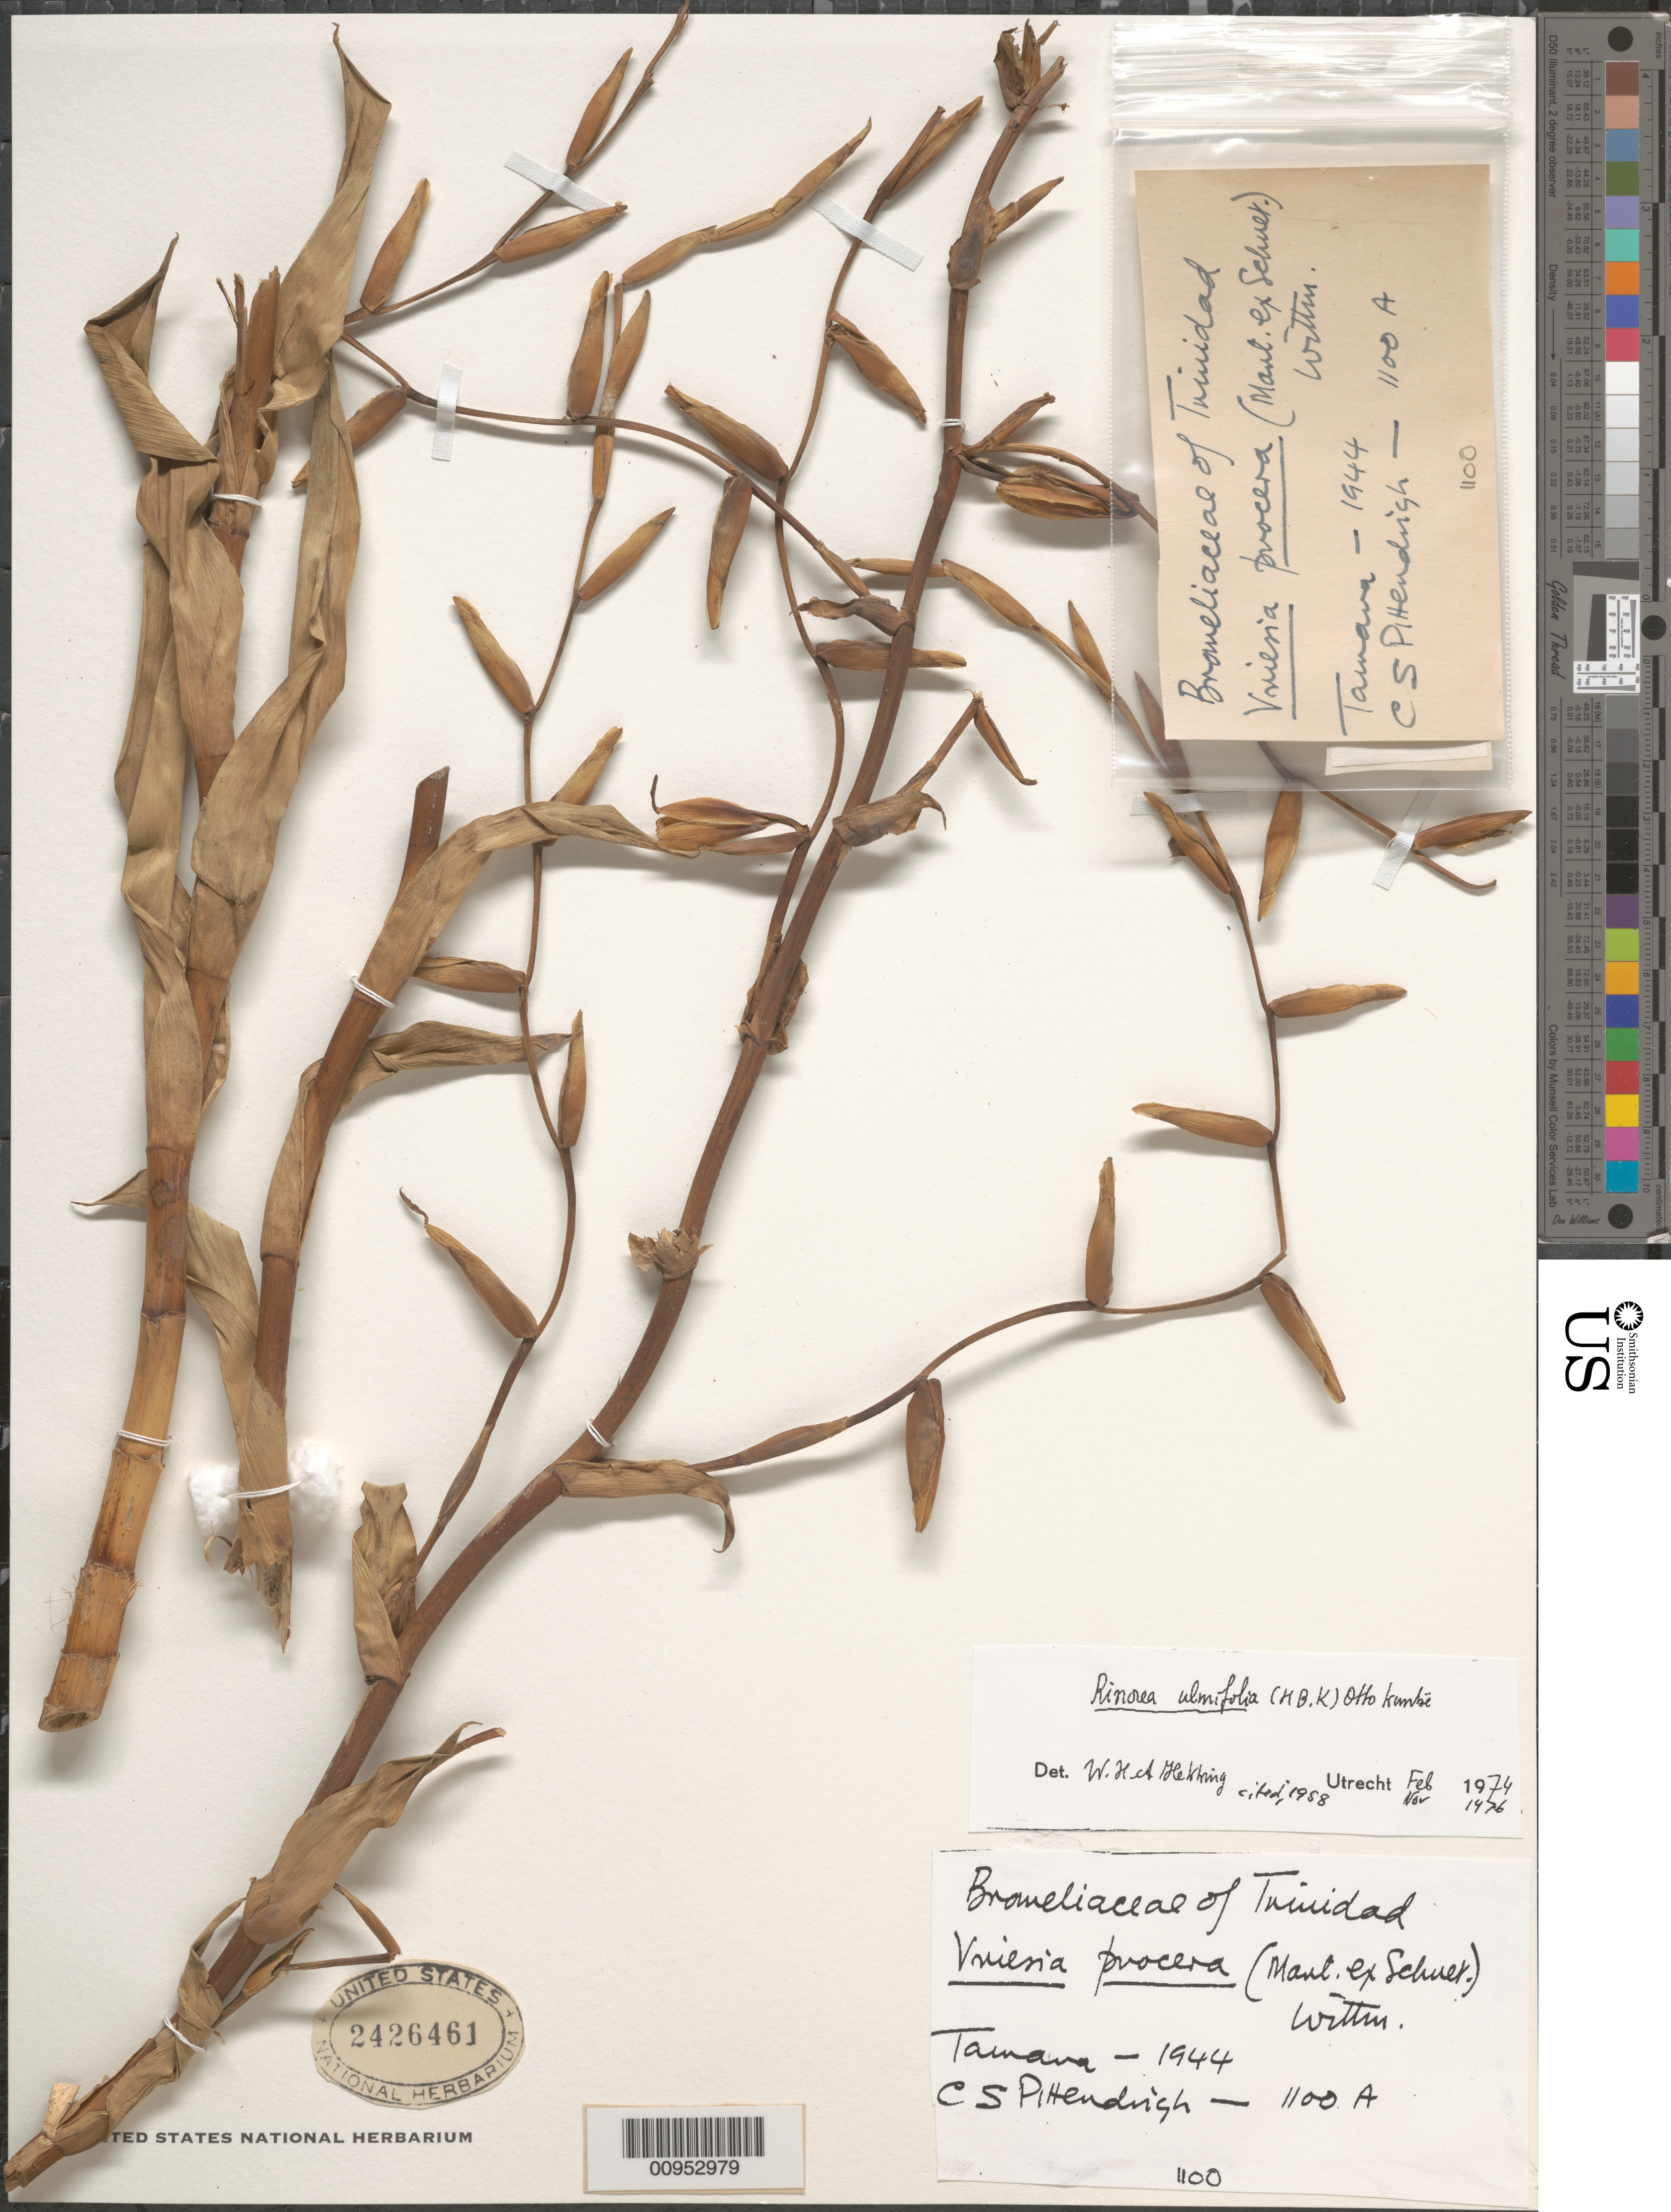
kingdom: Plantae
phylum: Tracheophyta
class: Liliopsida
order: Poales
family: Bromeliaceae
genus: Vriesea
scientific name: Vriesea procera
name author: (Mart. ex Schult. & Schult. f.) Wittm.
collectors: C. S. Pittendrigh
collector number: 1100A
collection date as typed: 1944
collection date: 1944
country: Trinidad and Tobago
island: Trinidad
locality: Tamana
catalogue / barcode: US 2426461